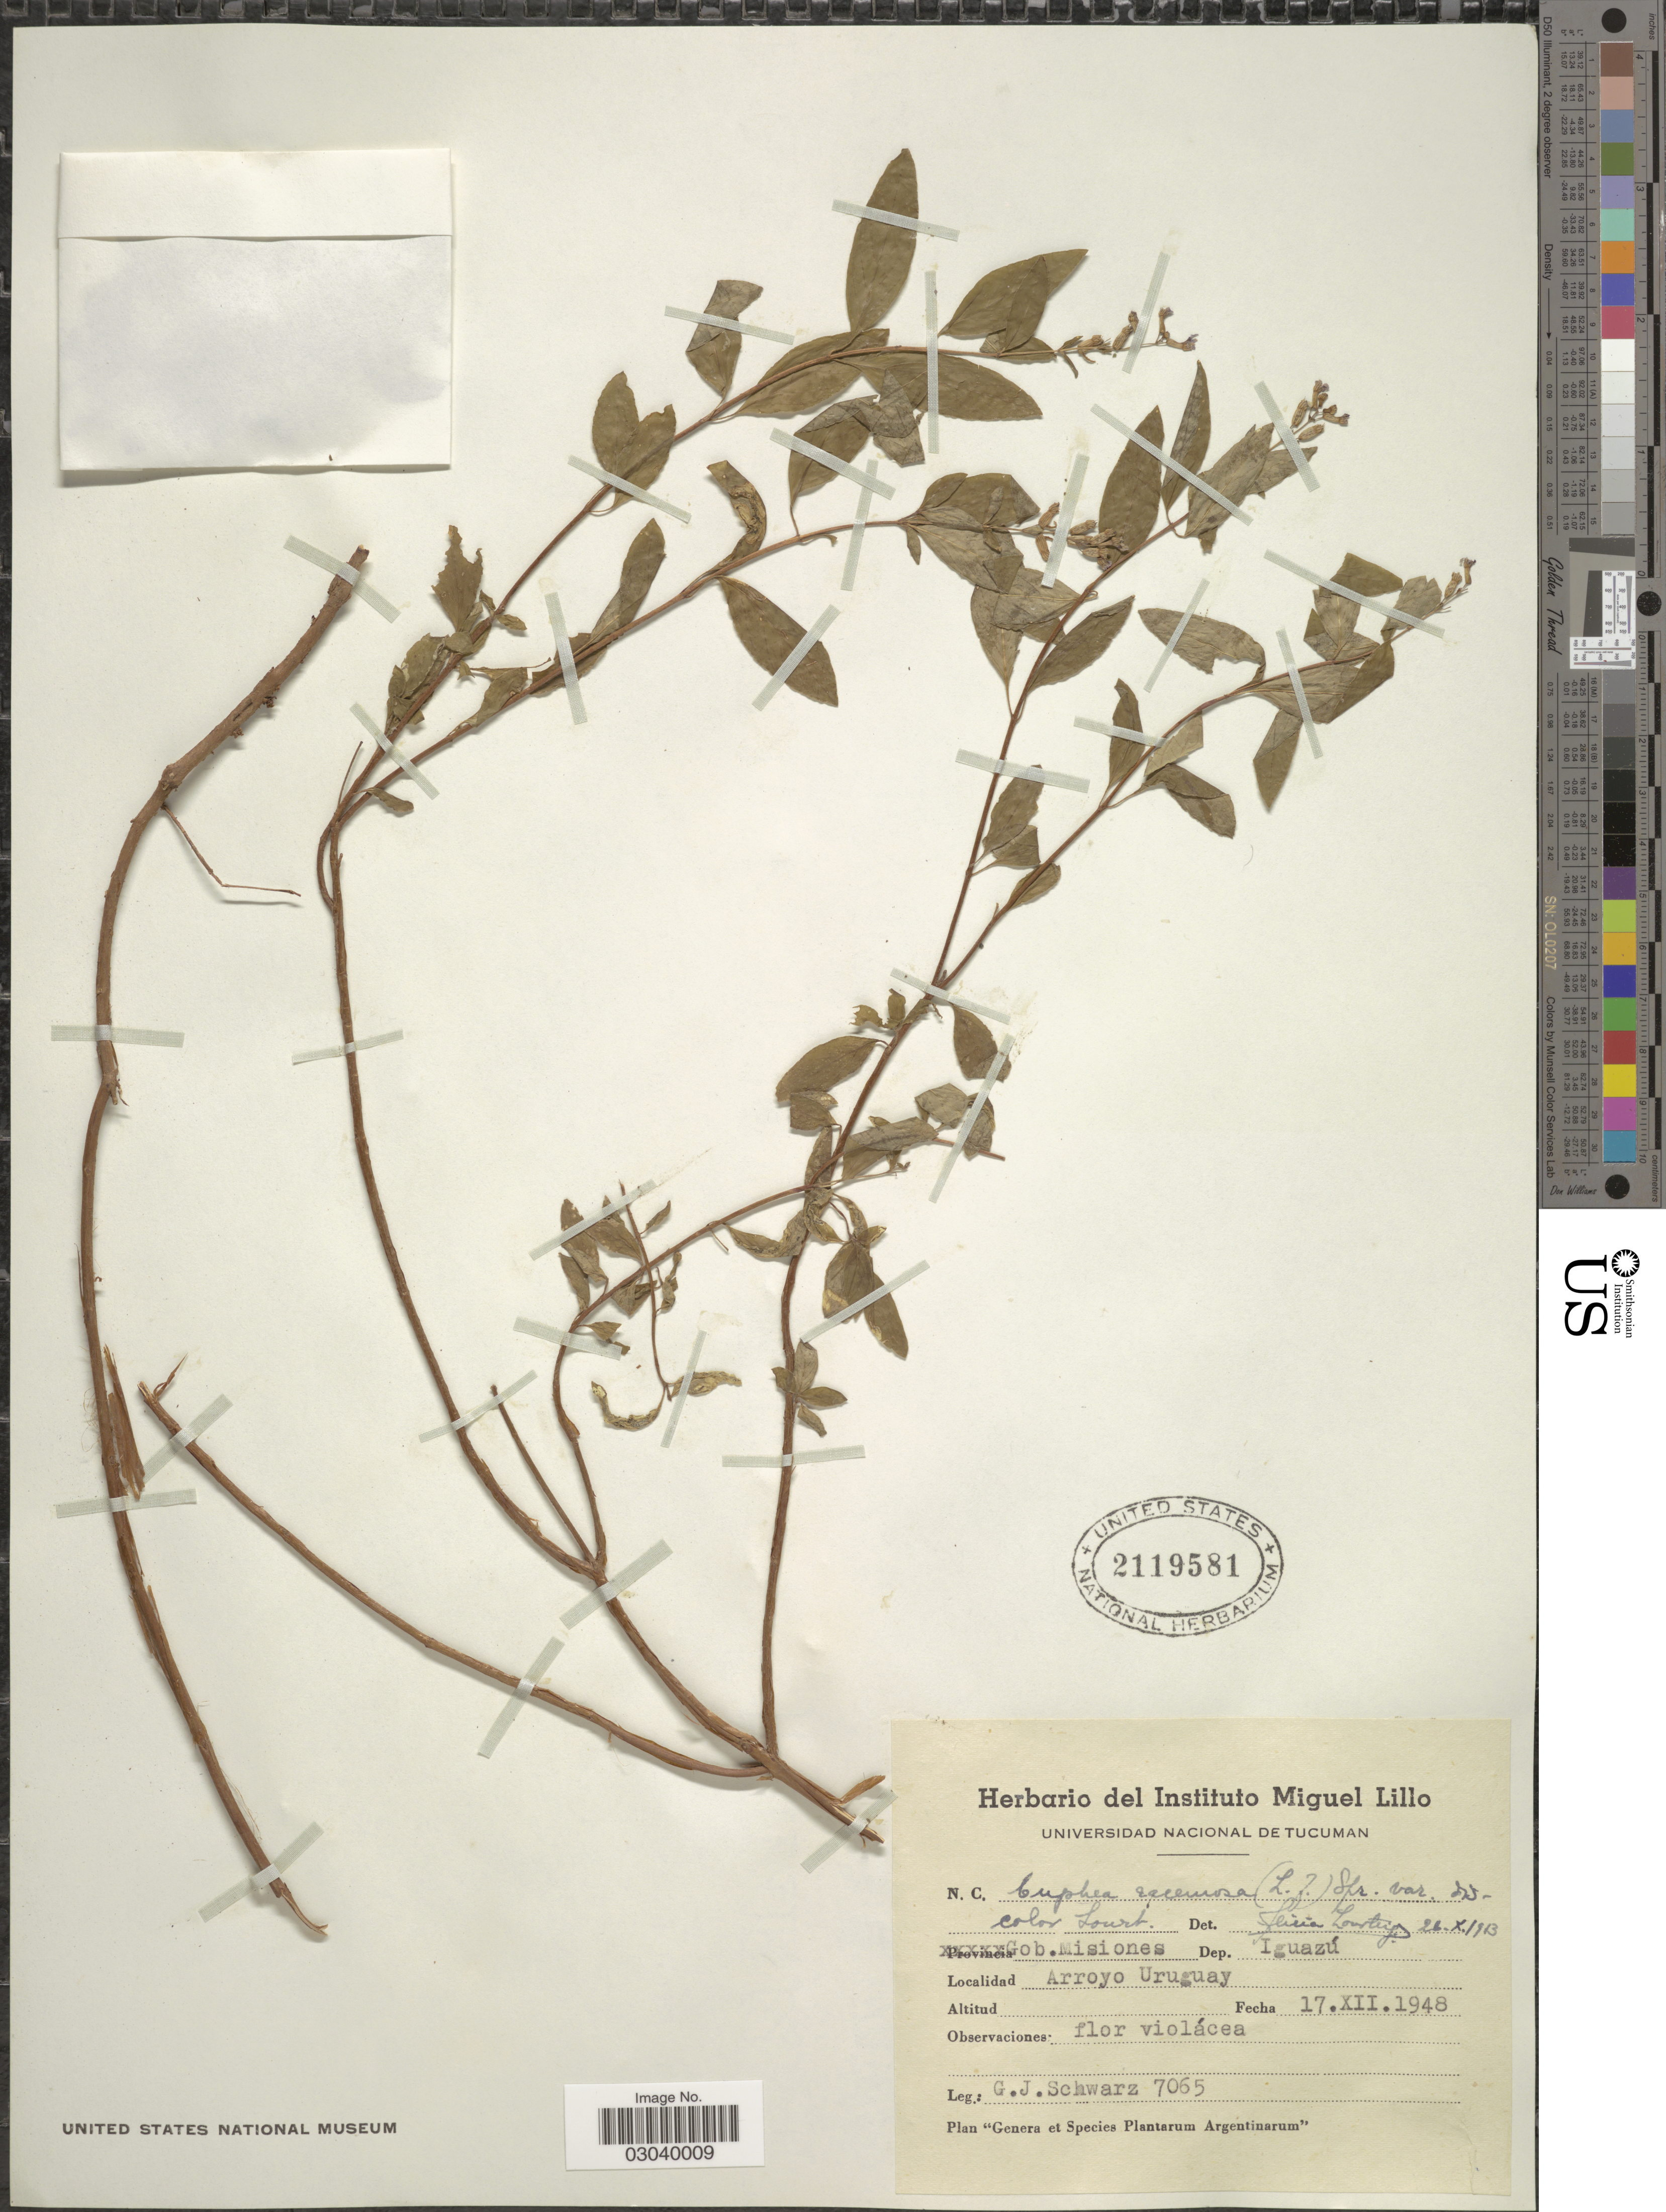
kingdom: Plantae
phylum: Tracheophyta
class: Magnoliopsida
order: Myrtales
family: Lythraceae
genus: Cuphea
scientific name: Cuphea racemosa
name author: (L. f.) Spreng.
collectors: G. J. Schwarz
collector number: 7065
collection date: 1948-12-17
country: Argentina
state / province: Misiones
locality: Gob. Misiones, Dep. Iguazú, Arroyo Uruguay.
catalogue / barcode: US 2119581